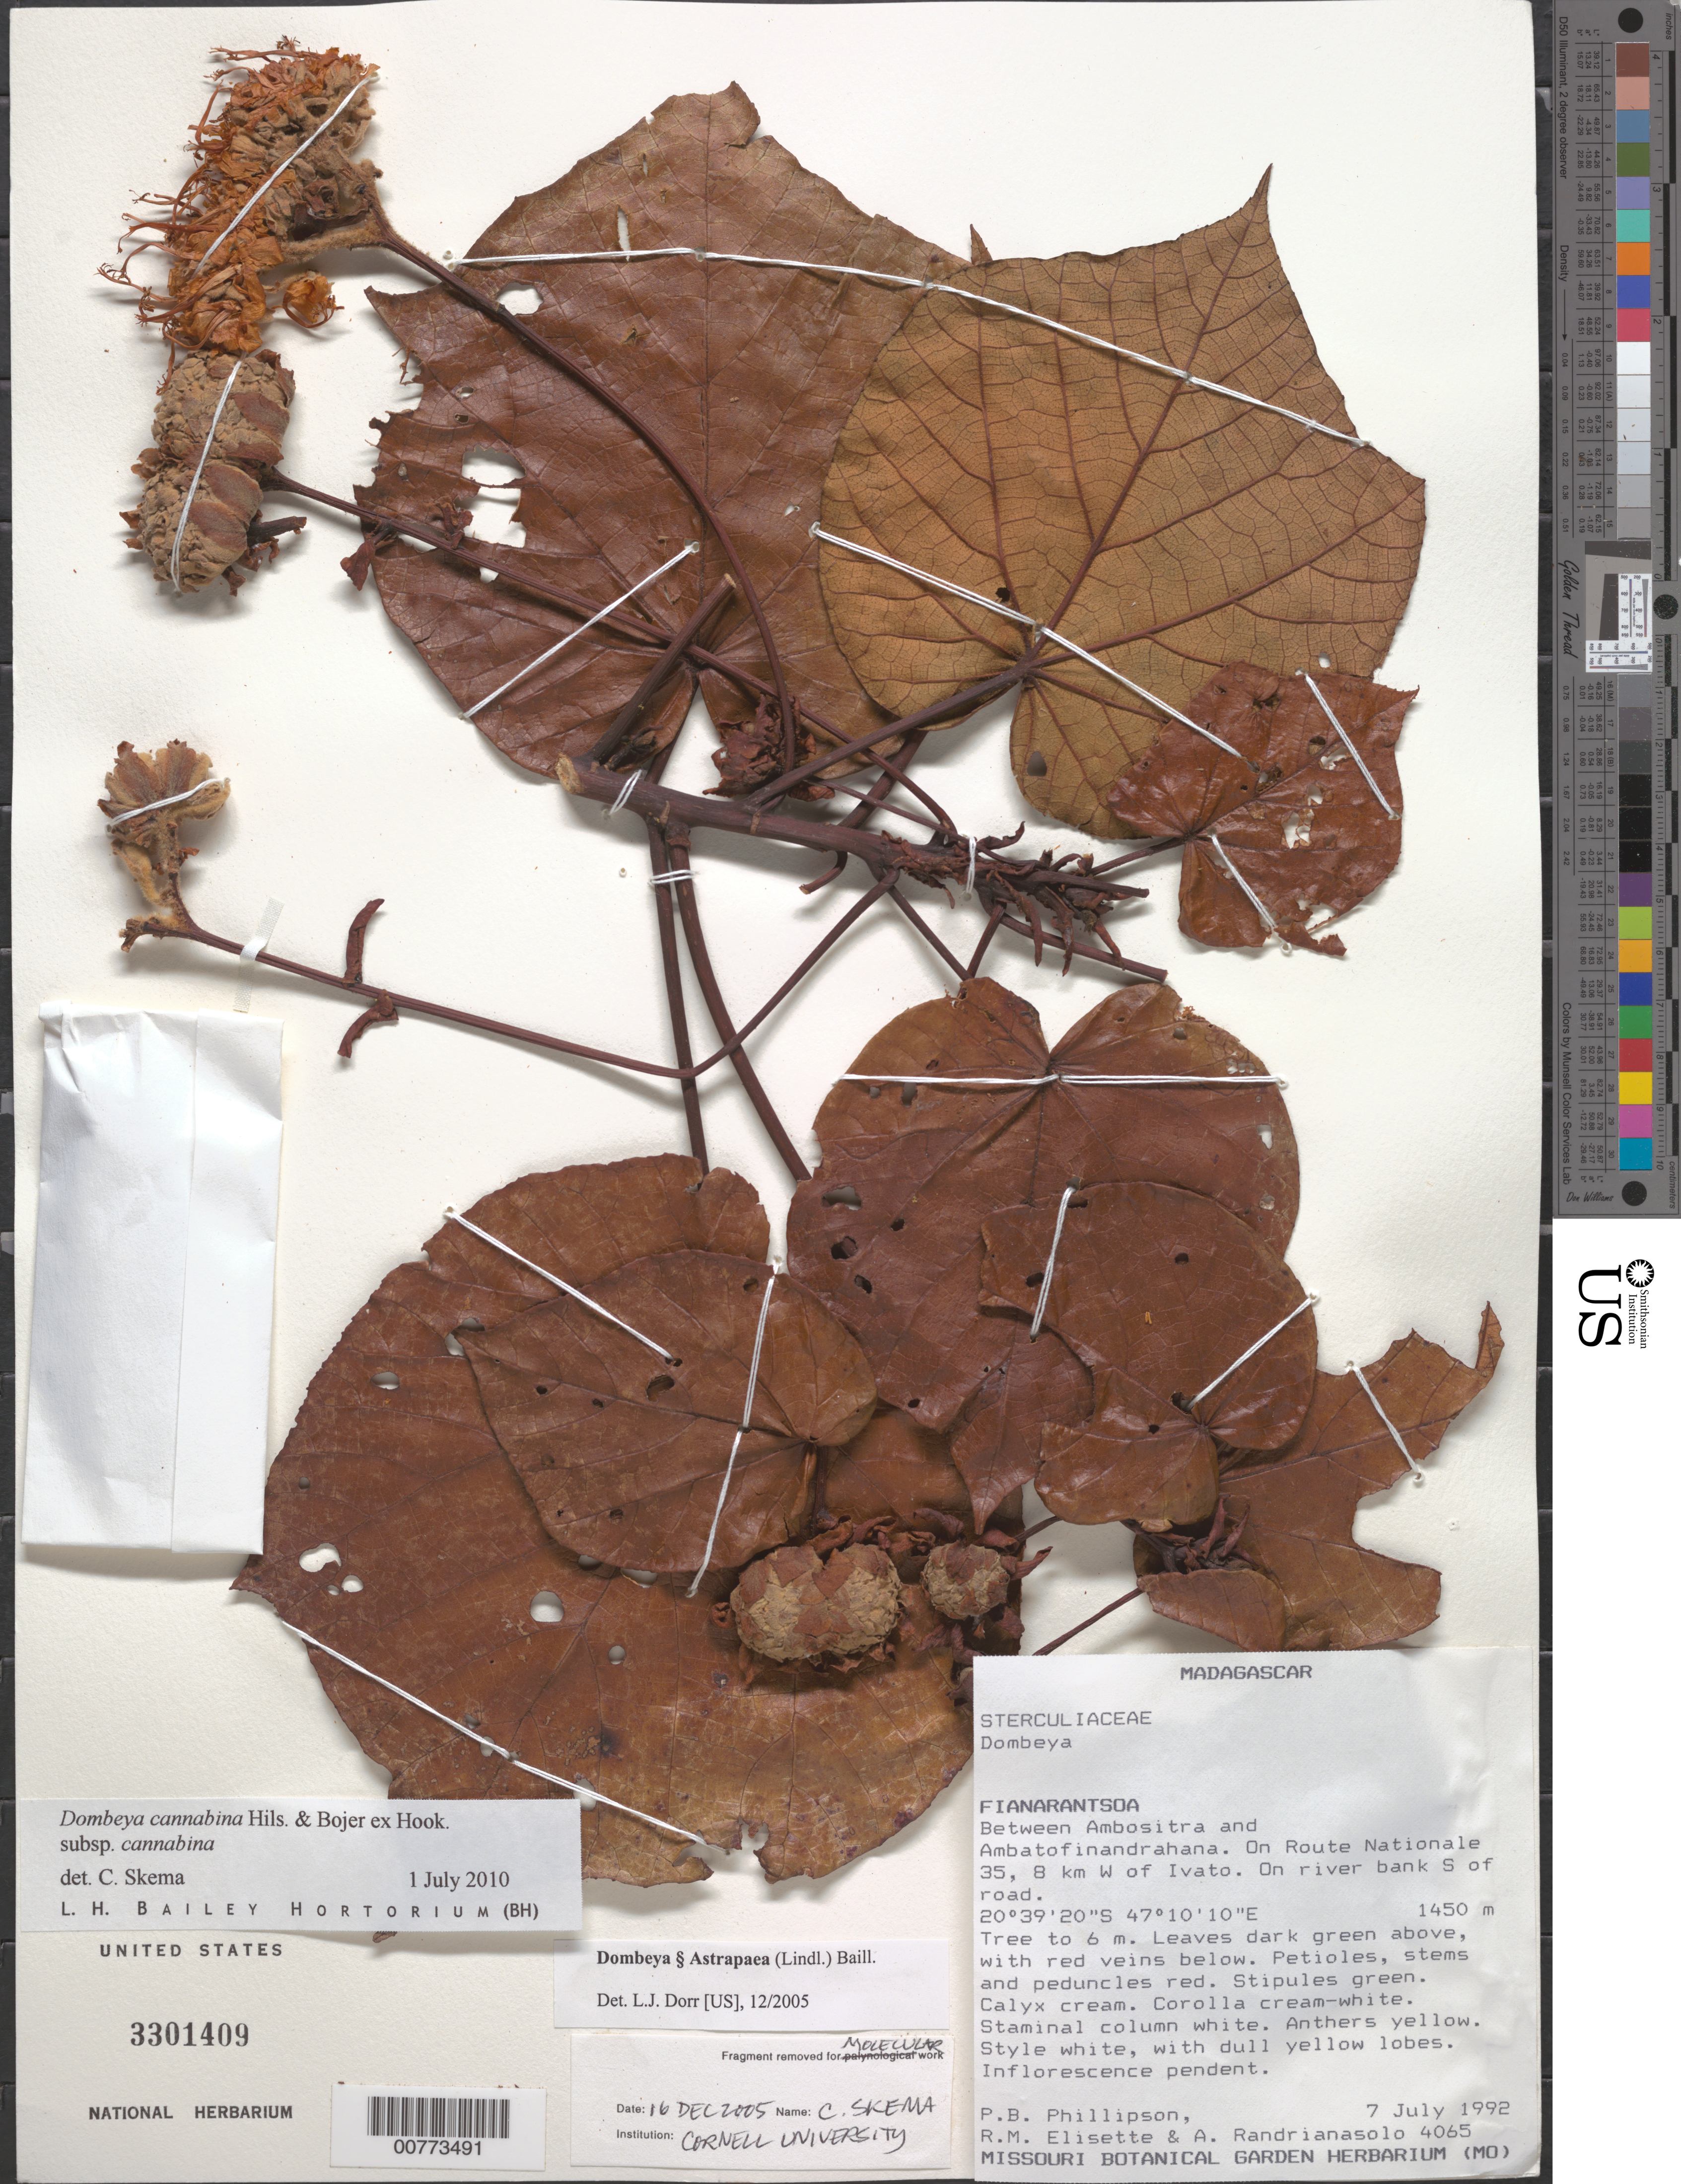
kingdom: Plantae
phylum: Tracheophyta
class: Magnoliopsida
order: Malvales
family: Malvaceae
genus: Dombeya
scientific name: Dombeya cannabina subsp. cannabina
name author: Hils. & Bojer ex Hook.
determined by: Skema, C. K.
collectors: P. B. Phillipson & et al.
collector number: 4065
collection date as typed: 07 Jul 1992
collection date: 1992-07-07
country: Madagascar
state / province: Amoron'i Mania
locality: Between Ambositra and Ambatofinandrahana. On Route Nationale 35, 8 km W of Ivato.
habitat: River bank south of road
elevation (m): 1450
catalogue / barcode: US 3301409